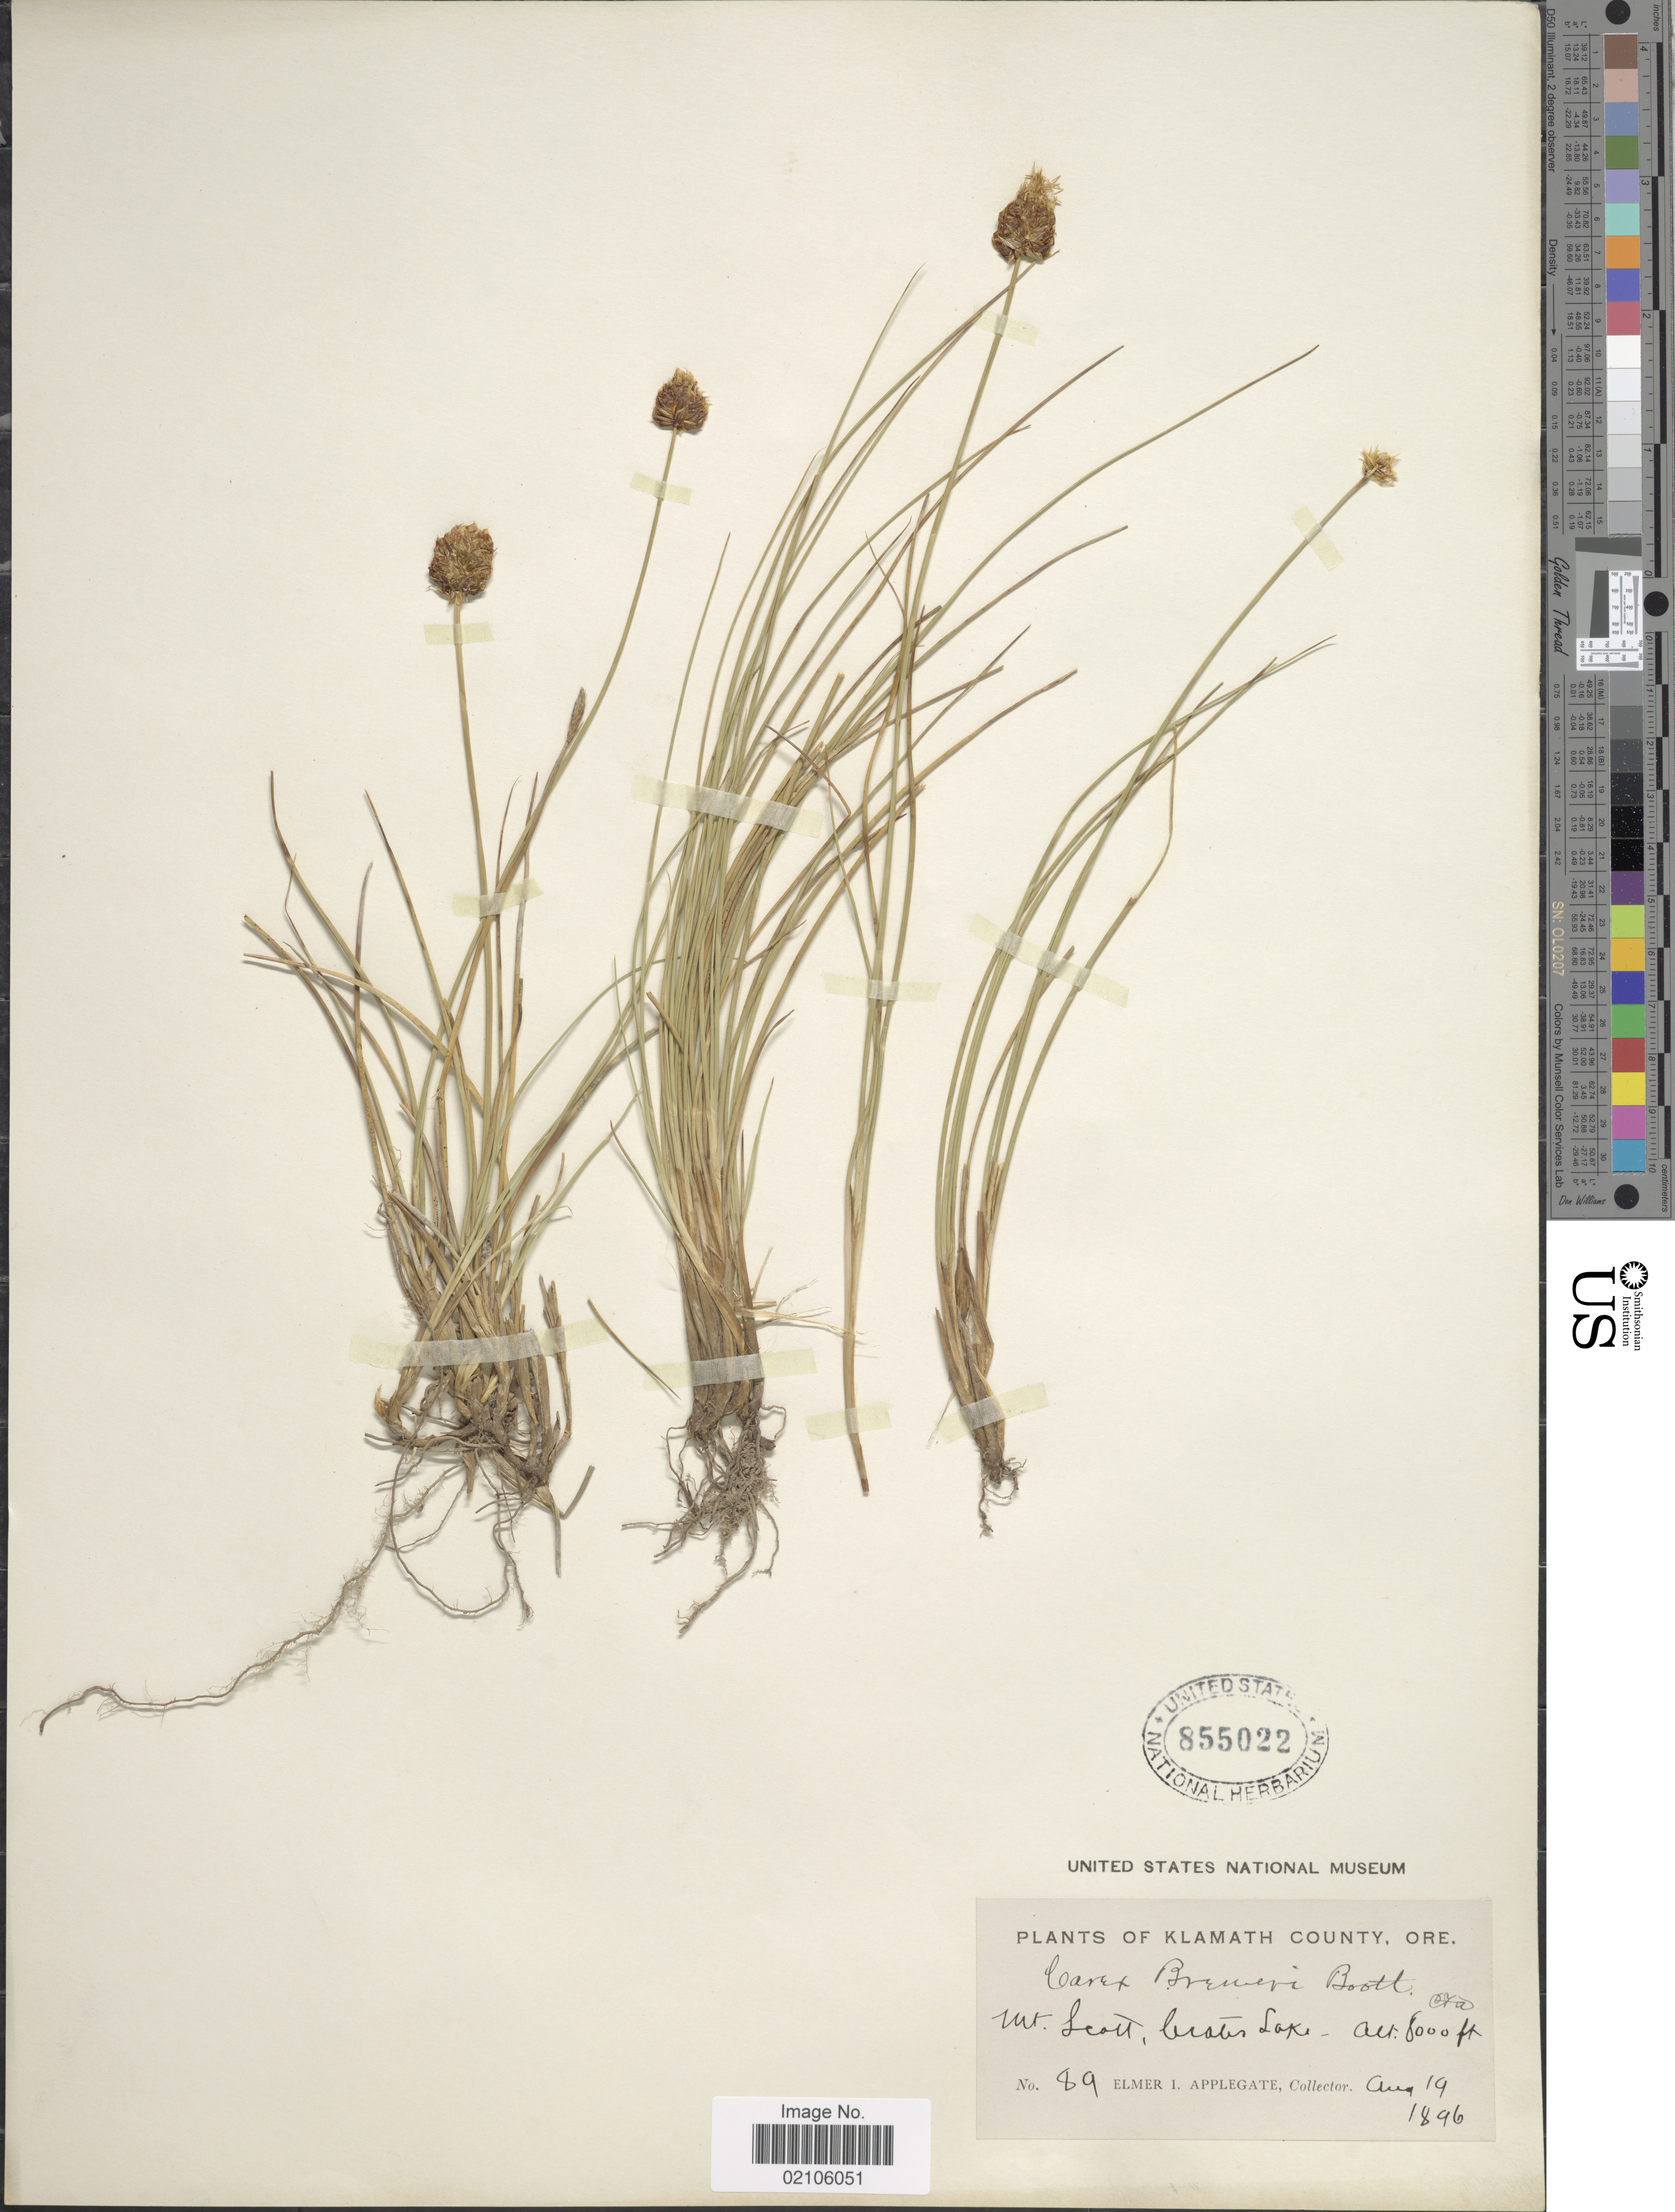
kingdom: Plantae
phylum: Tracheophyta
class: Liliopsida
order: Poales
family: Cyperaceae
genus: Carex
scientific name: Carex breweri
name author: Boott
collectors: E. I. Applegate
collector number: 89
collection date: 1896-08-19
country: United States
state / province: Oregon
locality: Klamath County, Mt Scott, Craters Lake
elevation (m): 2438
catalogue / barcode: US 855022